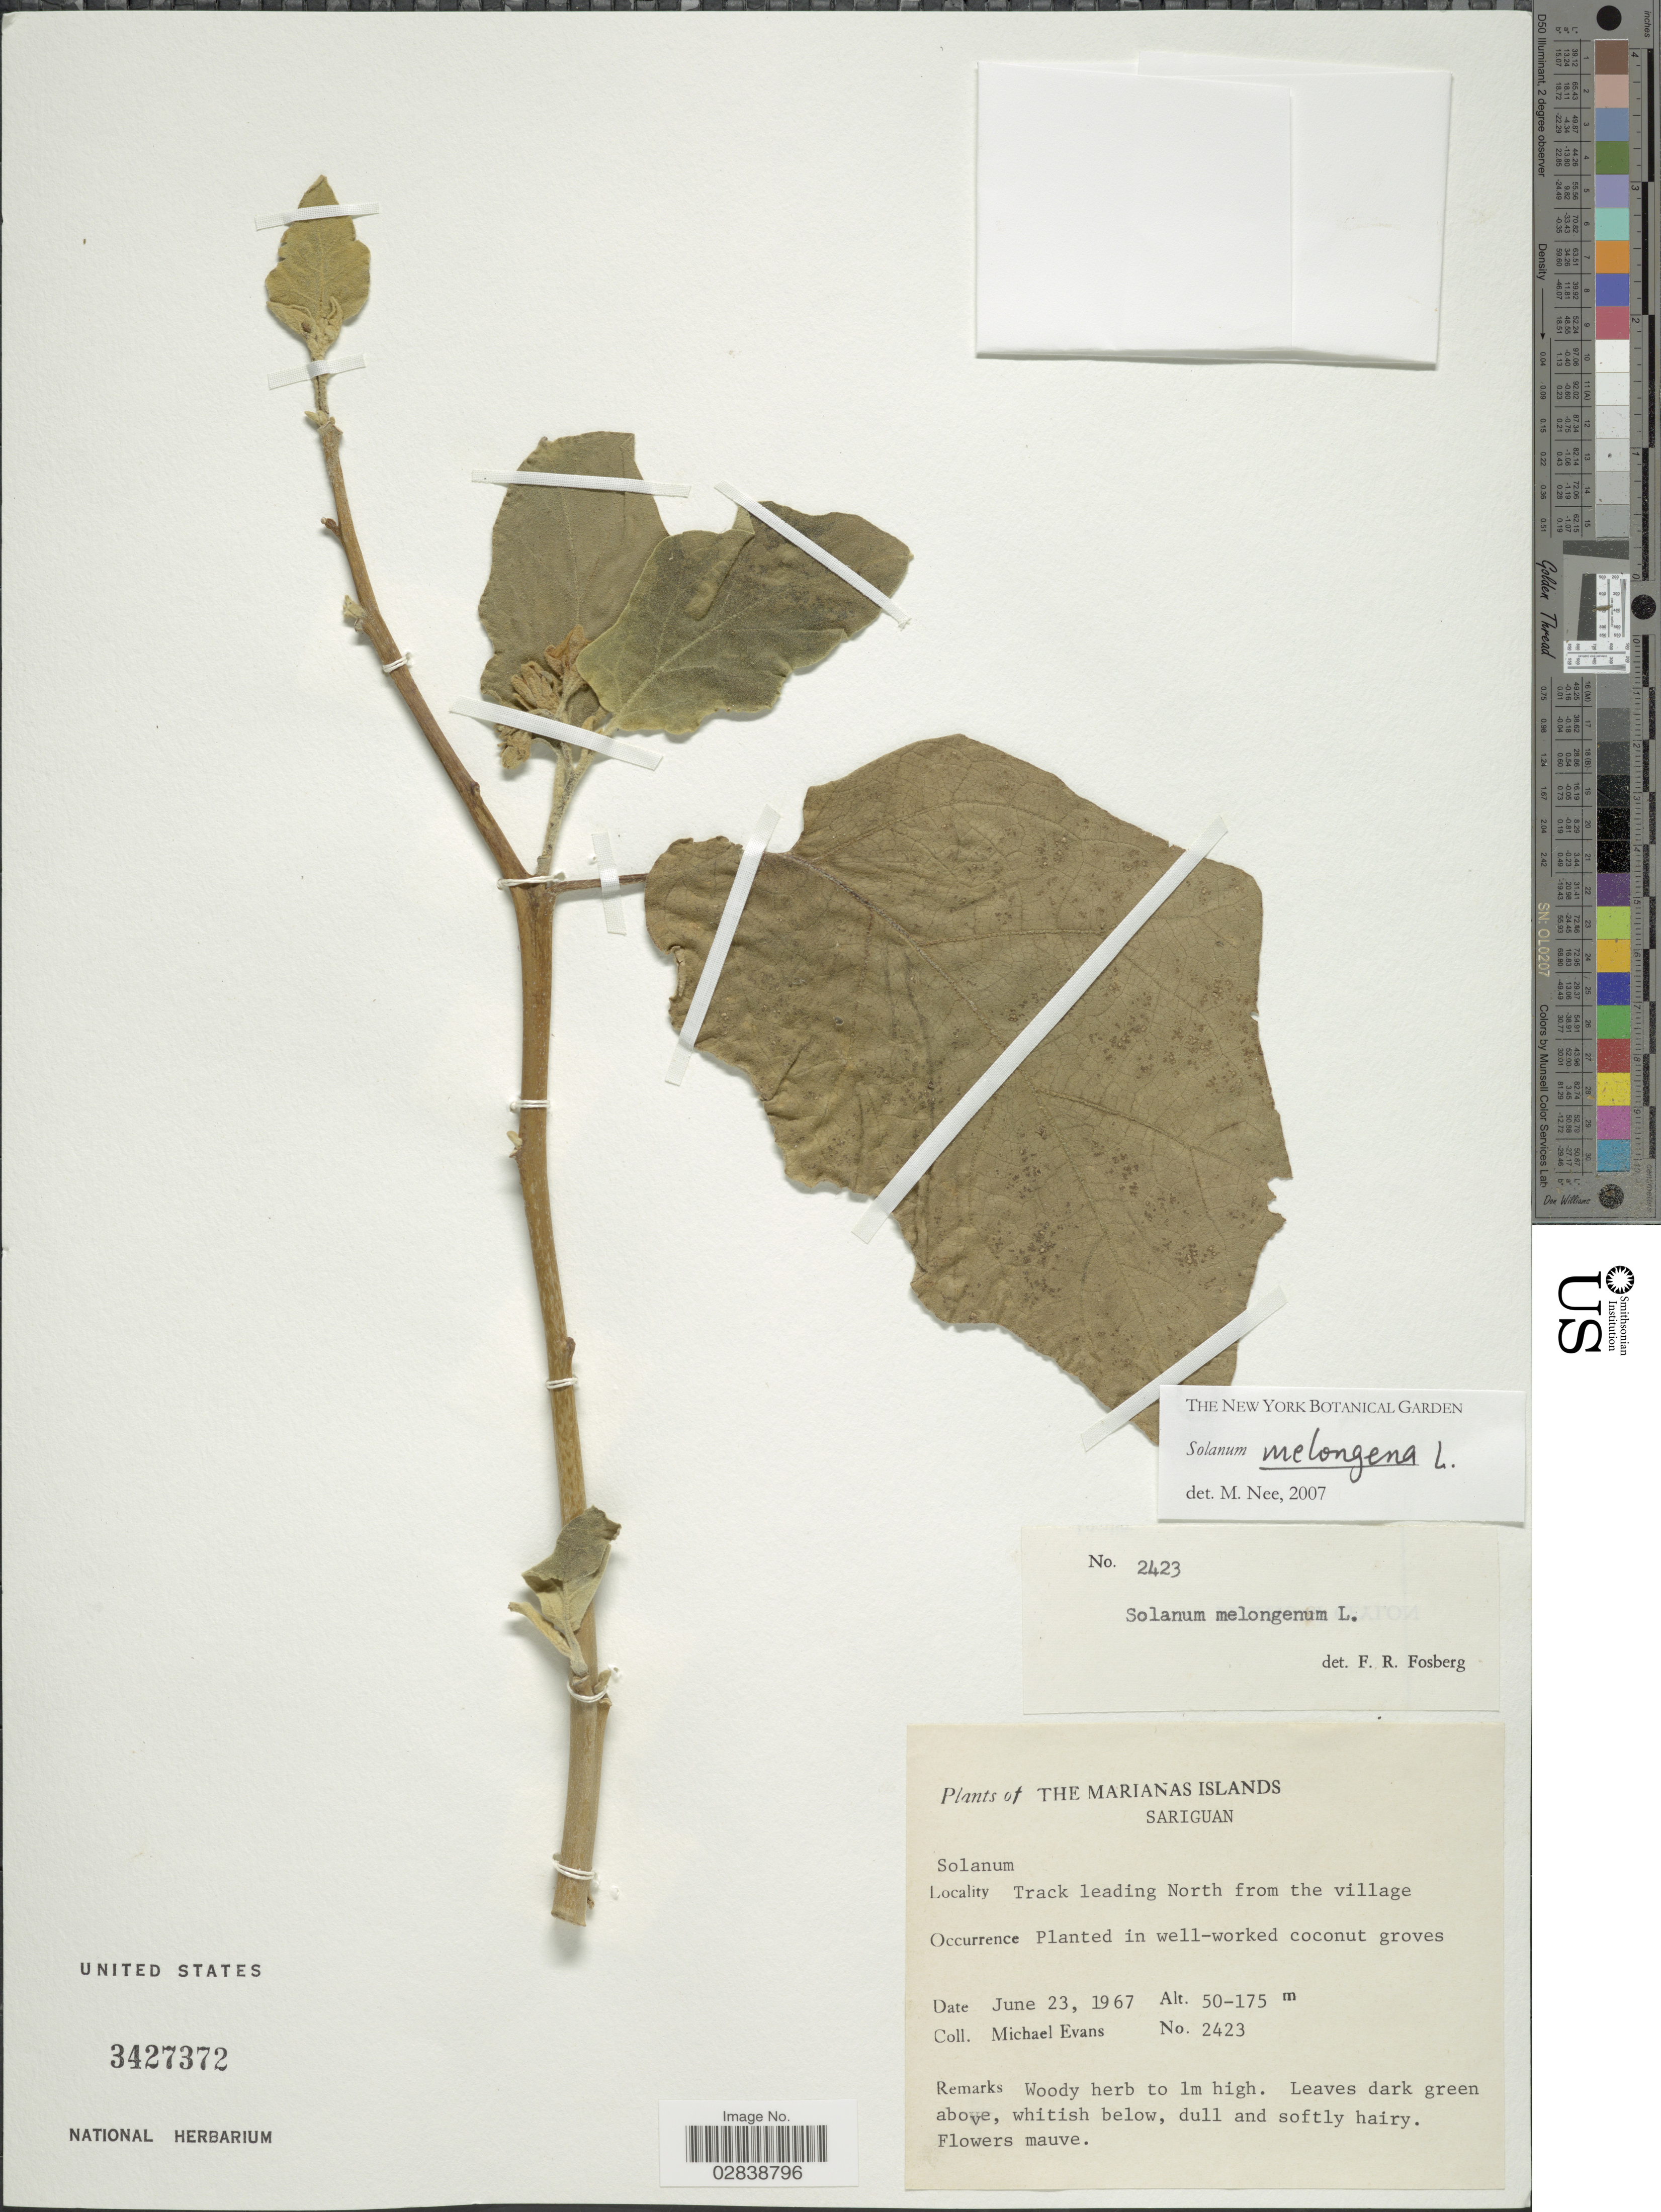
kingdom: Plantae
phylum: Tracheophyta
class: Magnoliopsida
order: Solanales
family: Solanaceae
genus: Solanum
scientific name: Solanum melongena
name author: L.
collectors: M. Evans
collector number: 2423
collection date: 1967-06-23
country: Northern Mariana Islands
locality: Marianas Islands, Sariguan. Track leading North from the village.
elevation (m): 50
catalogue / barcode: US 3427372